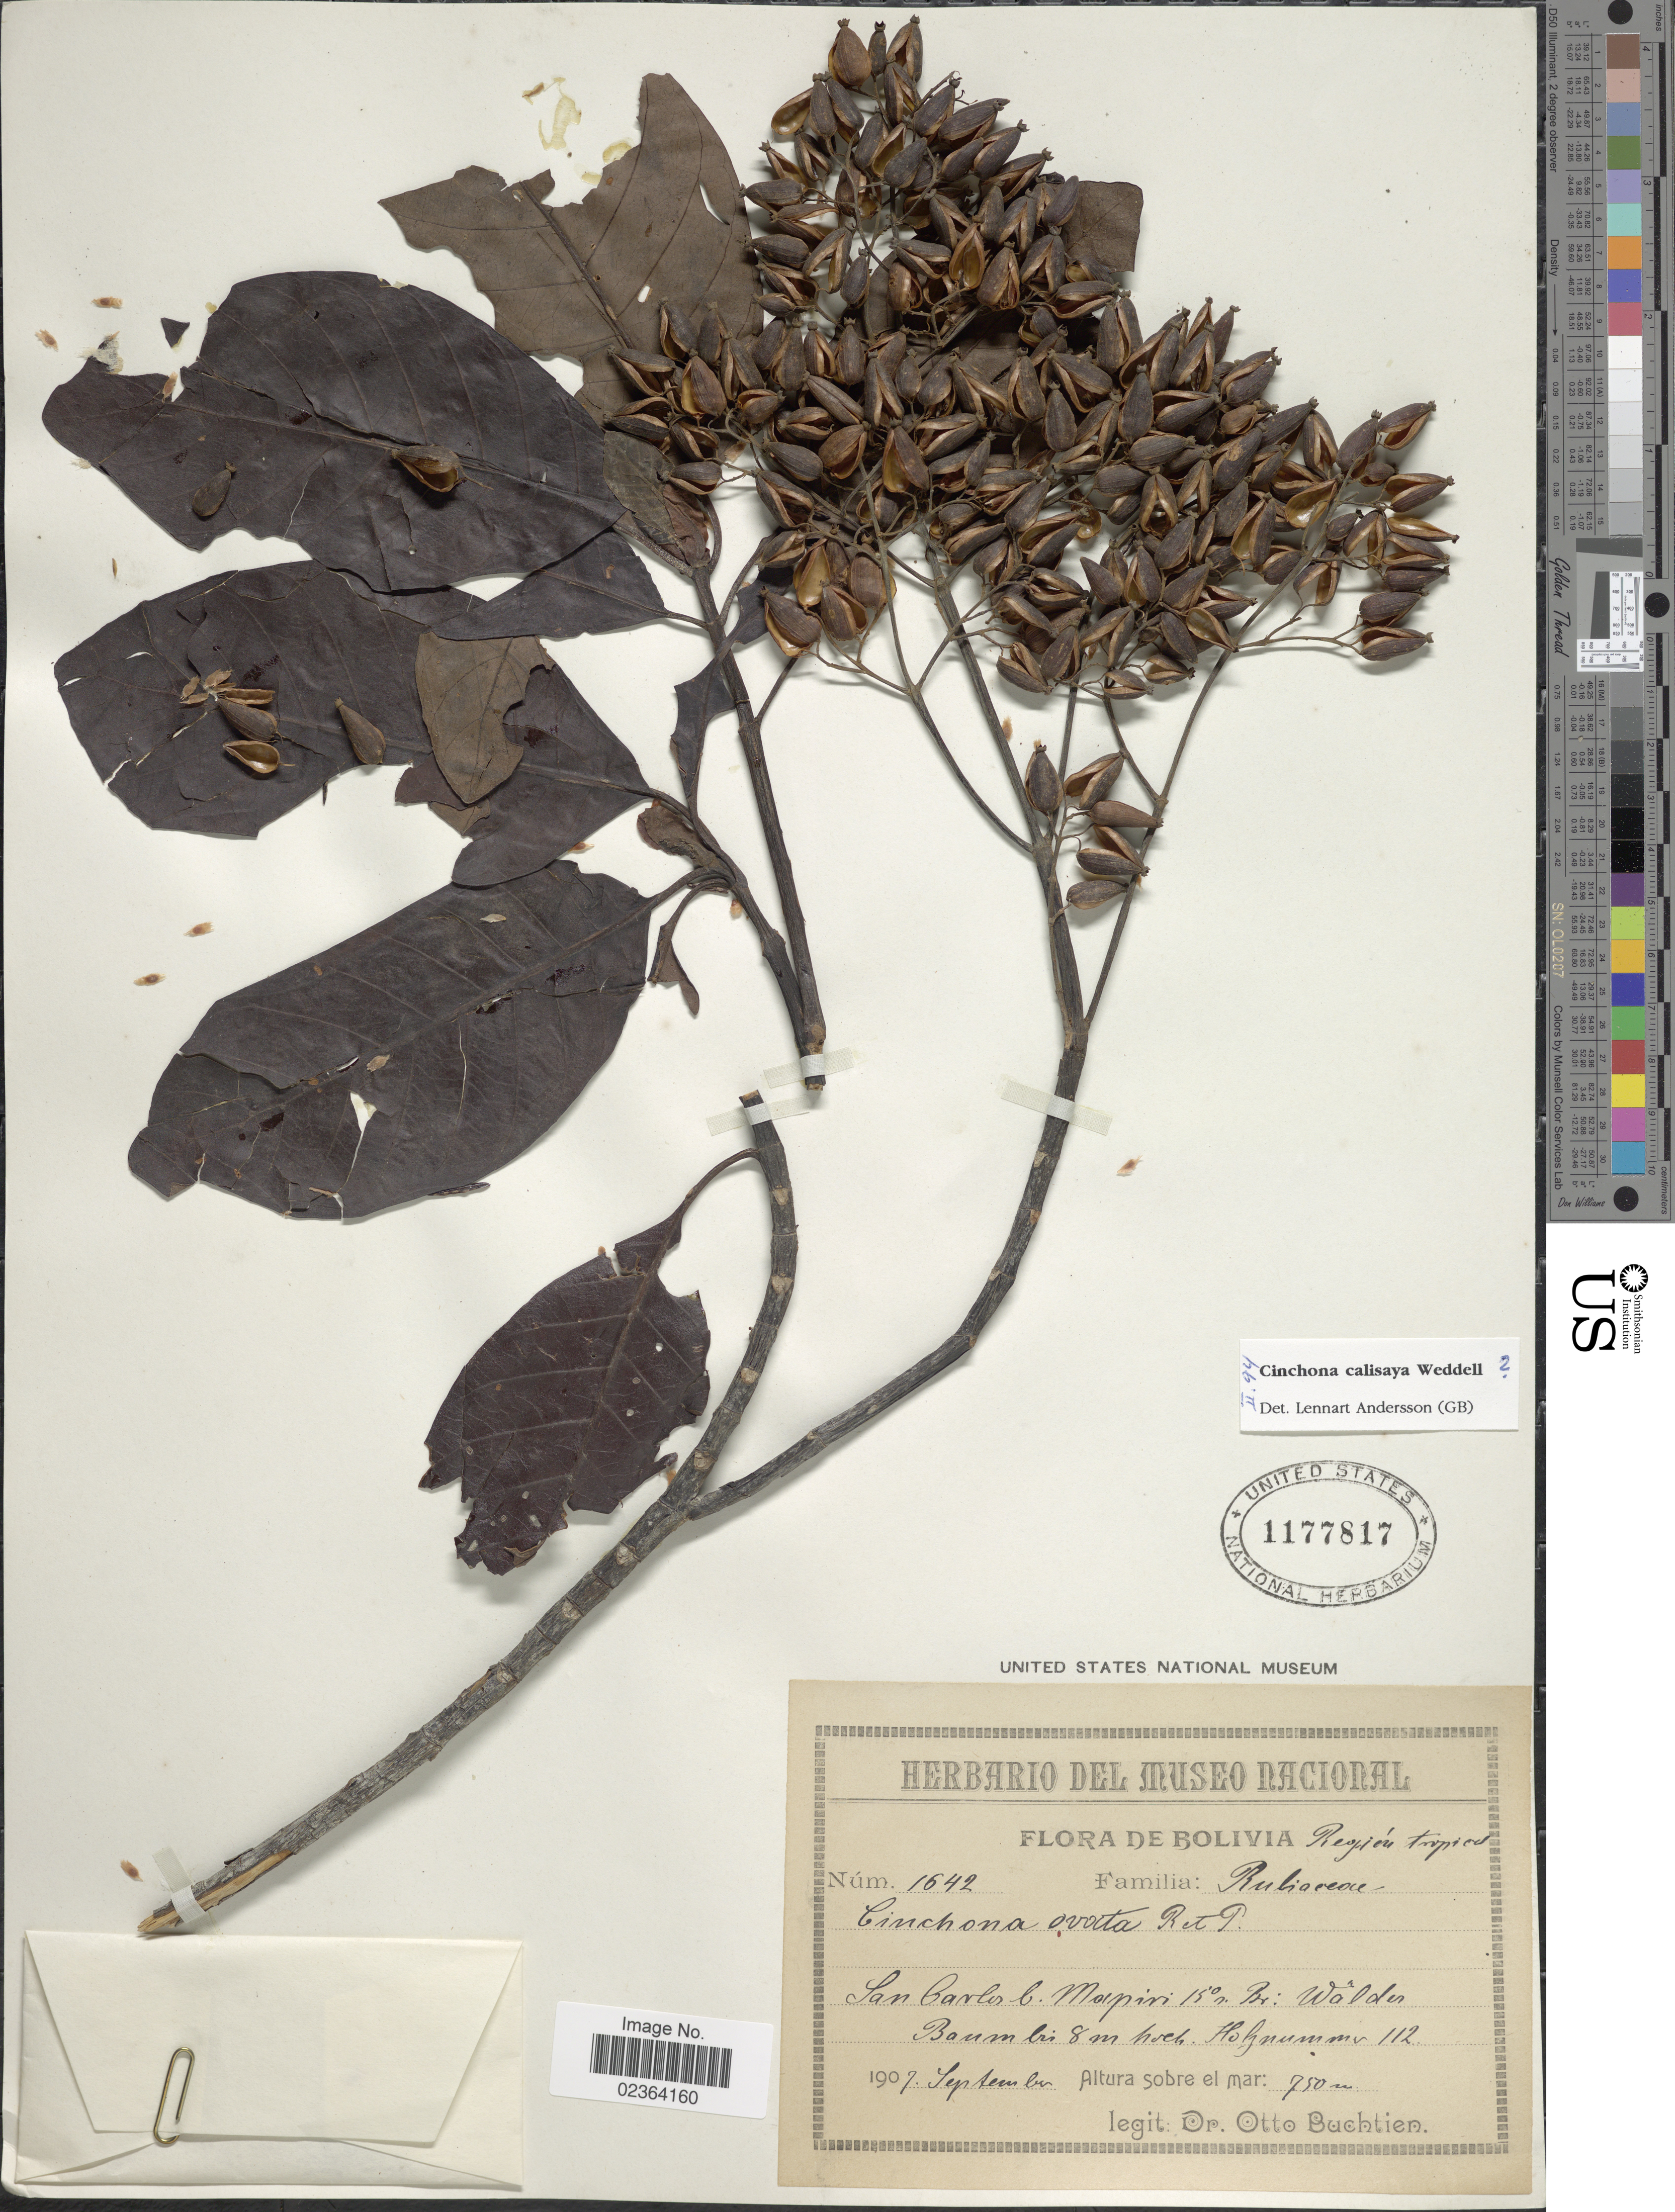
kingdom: Plantae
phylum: Tracheophyta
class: Magnoliopsida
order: Gentianales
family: Rubiaceae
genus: Cinchona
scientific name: Cinchona calisaya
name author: Wedd.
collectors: O. Buchtien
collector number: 1642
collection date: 1907-09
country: Bolivia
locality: San Carlos l. Mapiri 15°n. Br.: Walder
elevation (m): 750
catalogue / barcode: US 1177817